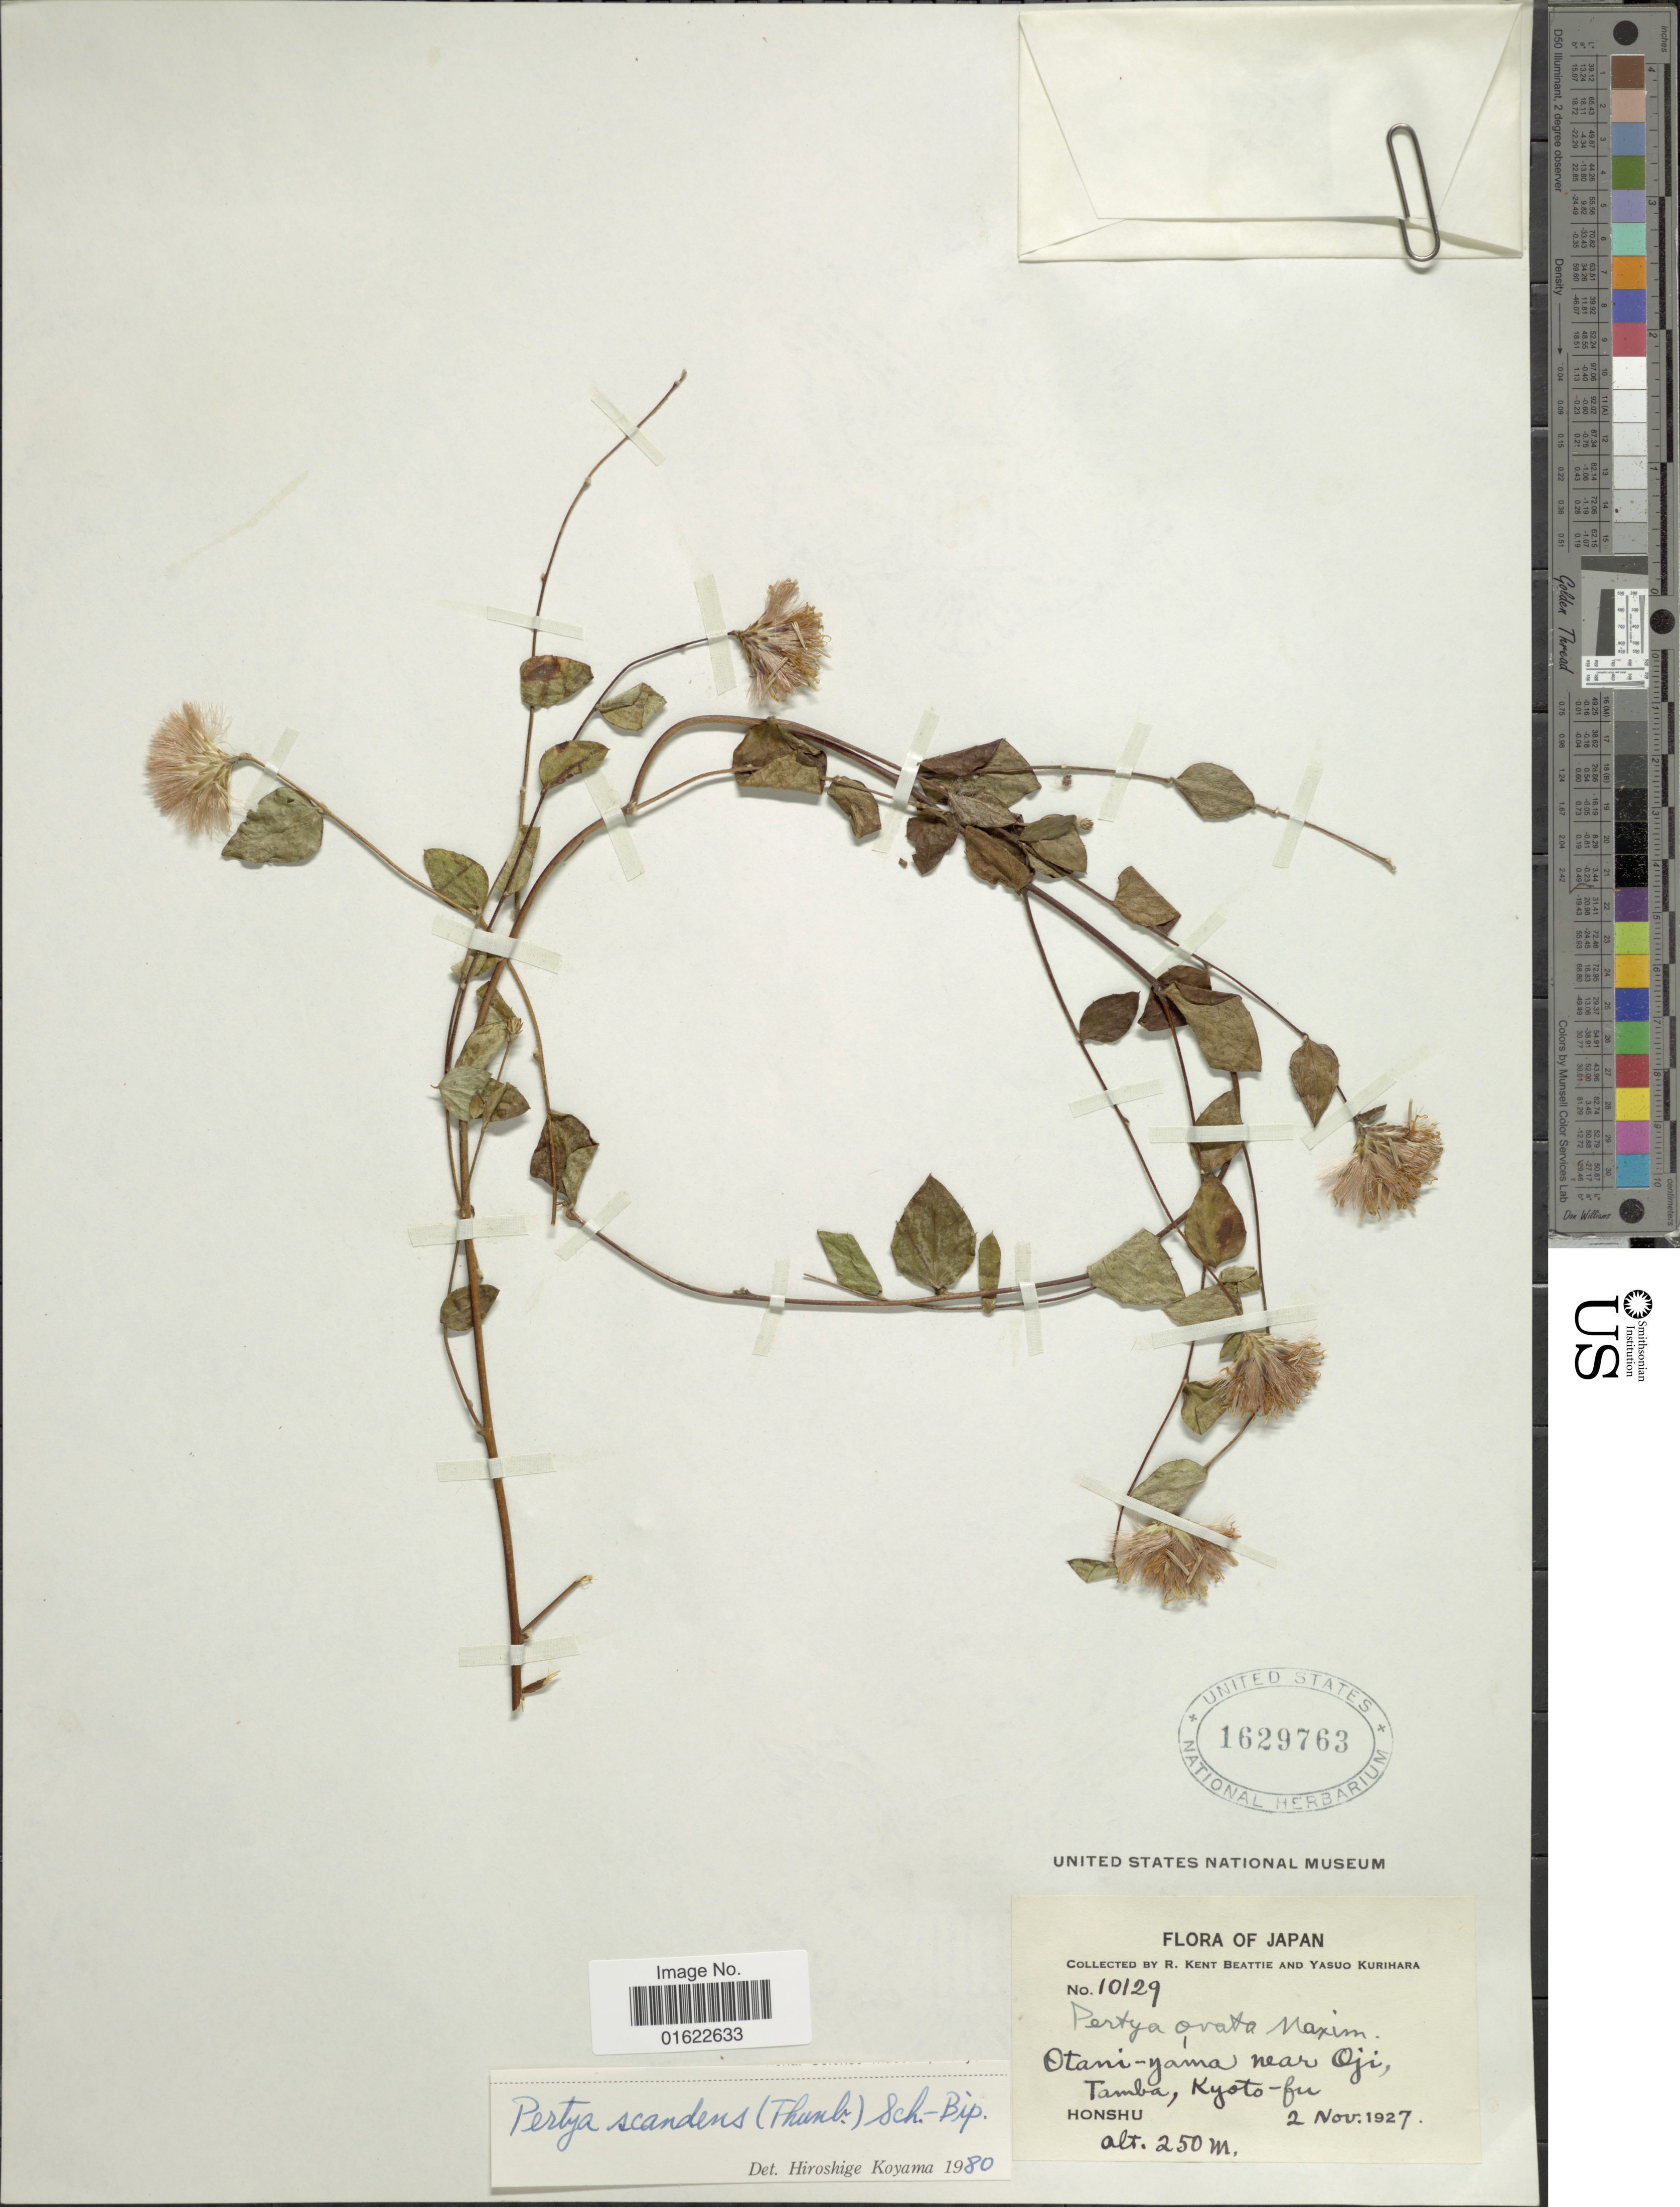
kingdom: Plantae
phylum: Tracheophyta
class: Magnoliopsida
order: Asterales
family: Asteraceae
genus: Pertya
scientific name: Pertya scandens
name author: (Thunb. ex Thunb.) Sch. Bip.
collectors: R. K. Beattie & Y. Kurihara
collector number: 10129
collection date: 1927-11-02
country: Japan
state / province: Kyoto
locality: Otani-yama near Oji, Tamba, Kyoto-fu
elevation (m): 250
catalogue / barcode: US 1629763